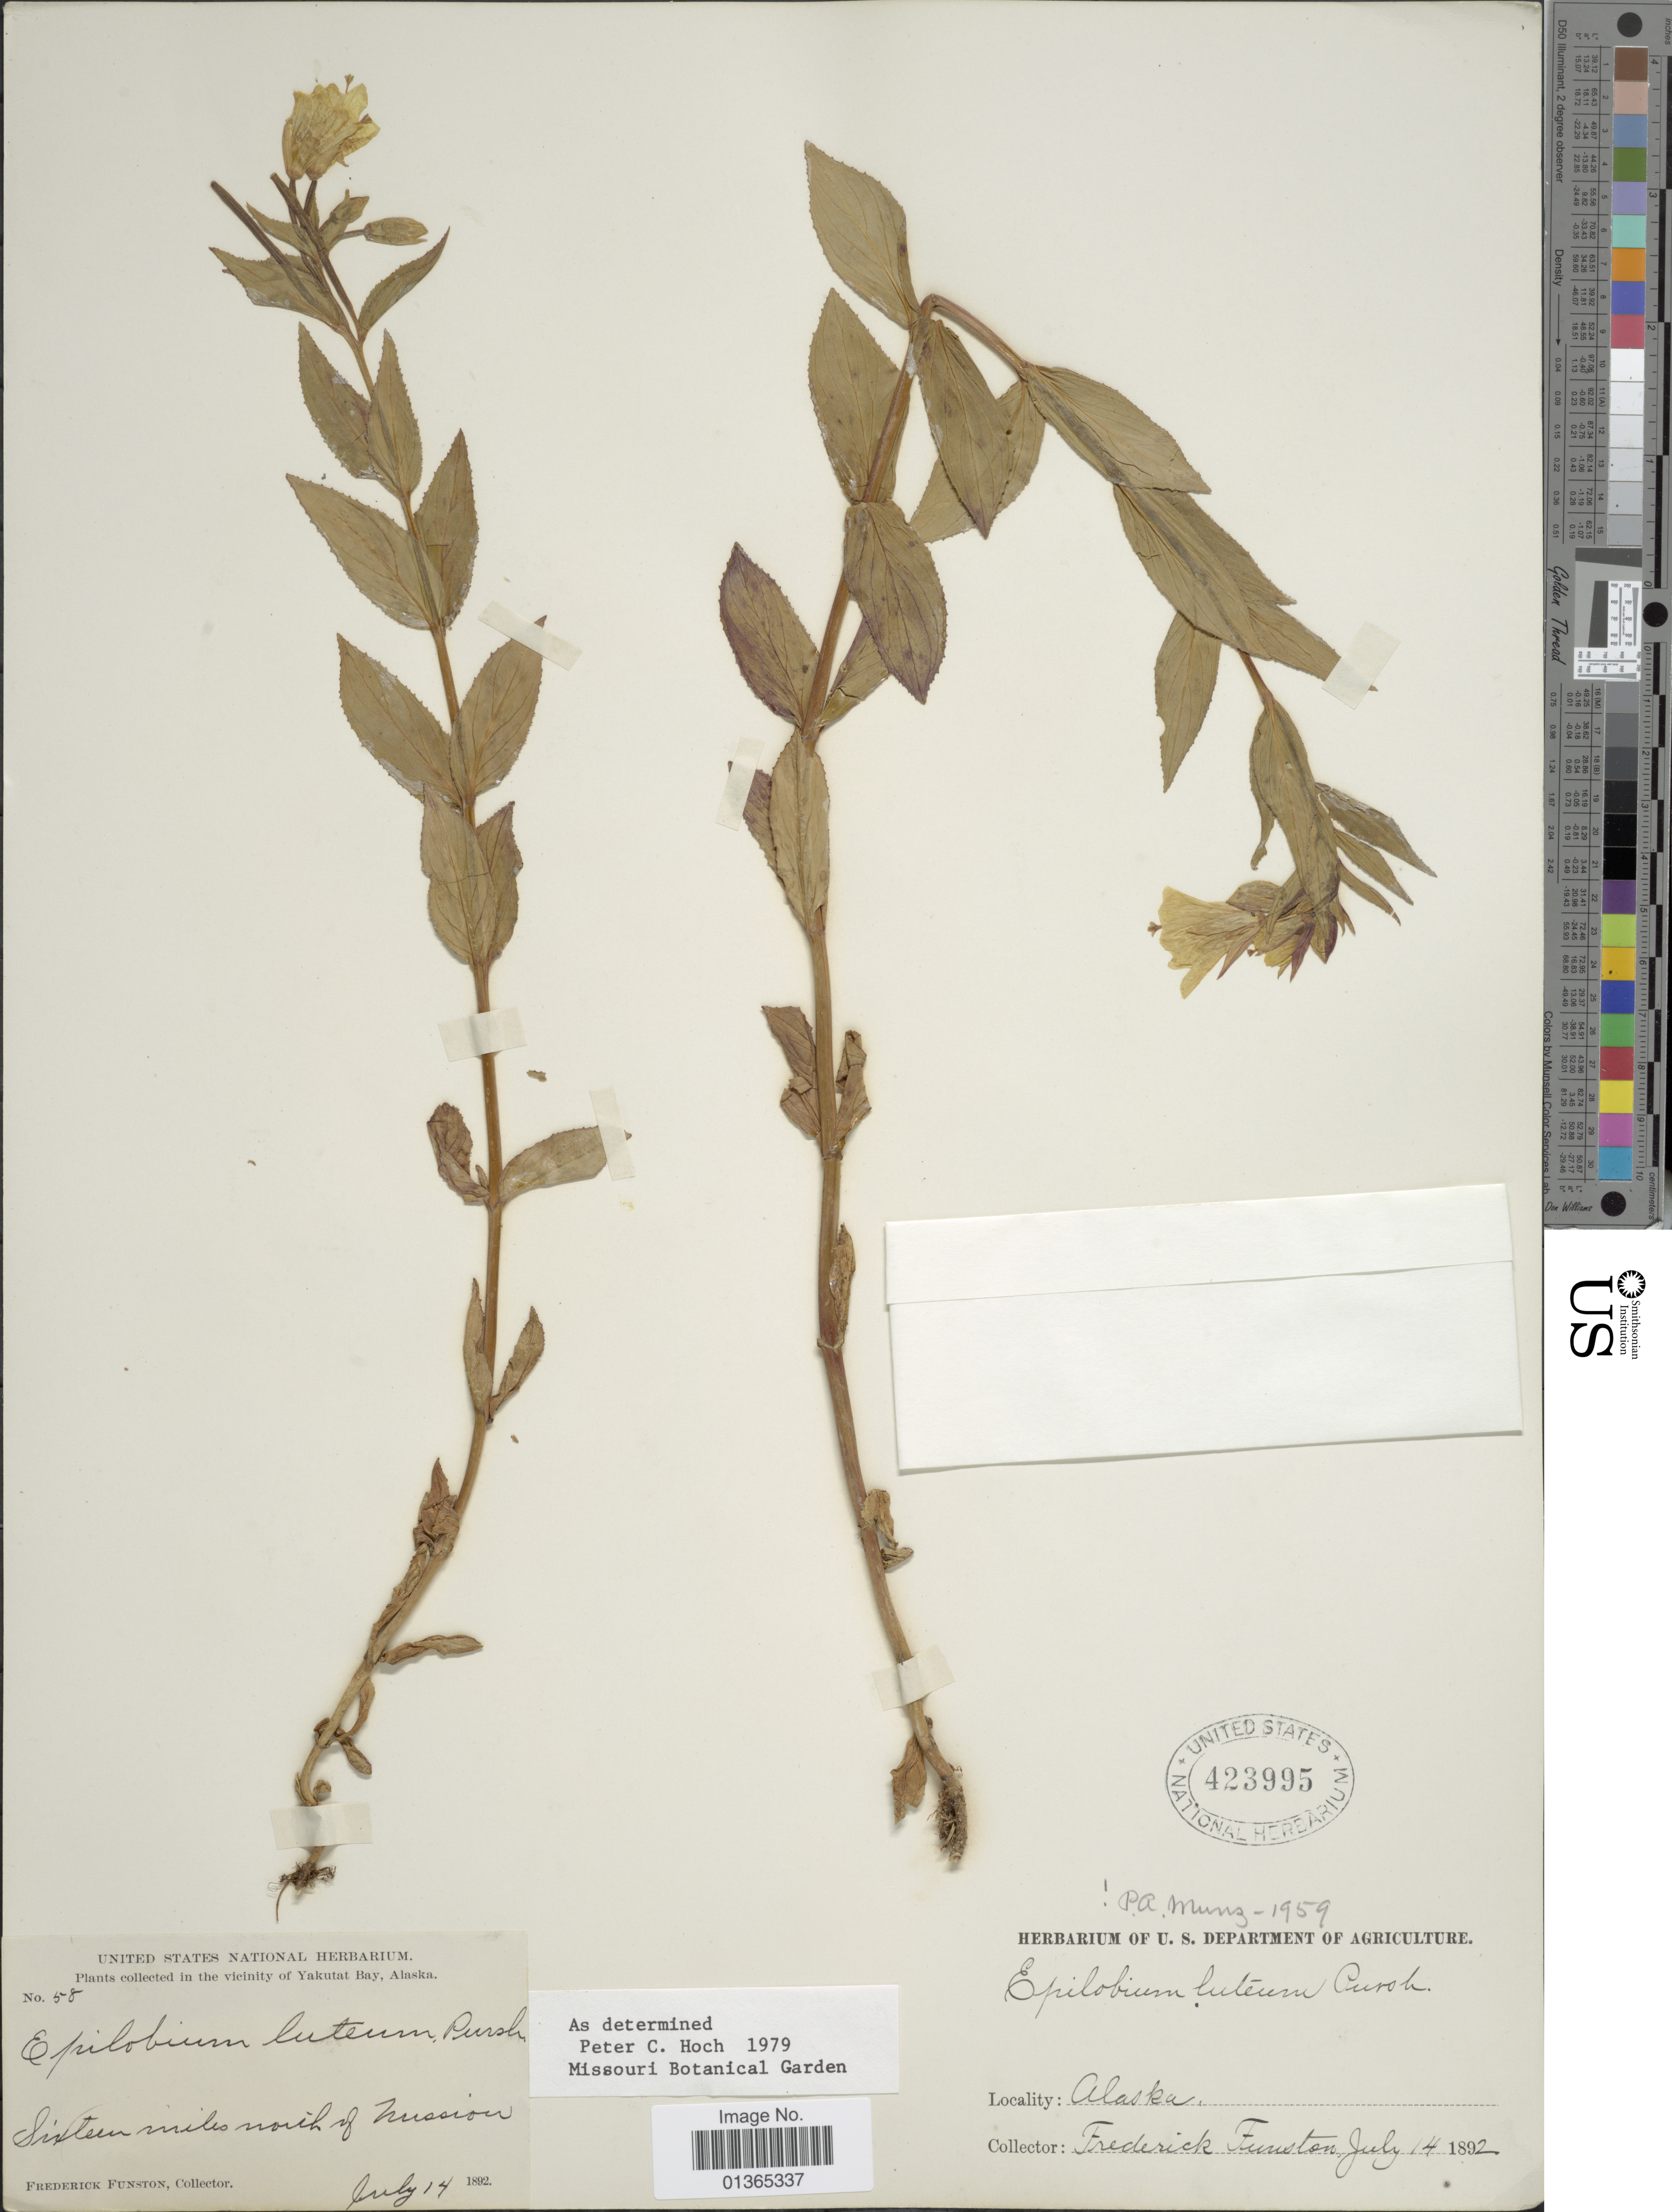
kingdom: Plantae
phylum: Tracheophyta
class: Magnoliopsida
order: Myrtales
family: Onagraceae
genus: Epilobium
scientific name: Epilobium luteum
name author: Pursh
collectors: F. Funston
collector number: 58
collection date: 1892-07-14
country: United States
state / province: Alaska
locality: In the vicinity of Yakutat Bay. Sixteen miles north of Mission.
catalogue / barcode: US 423995